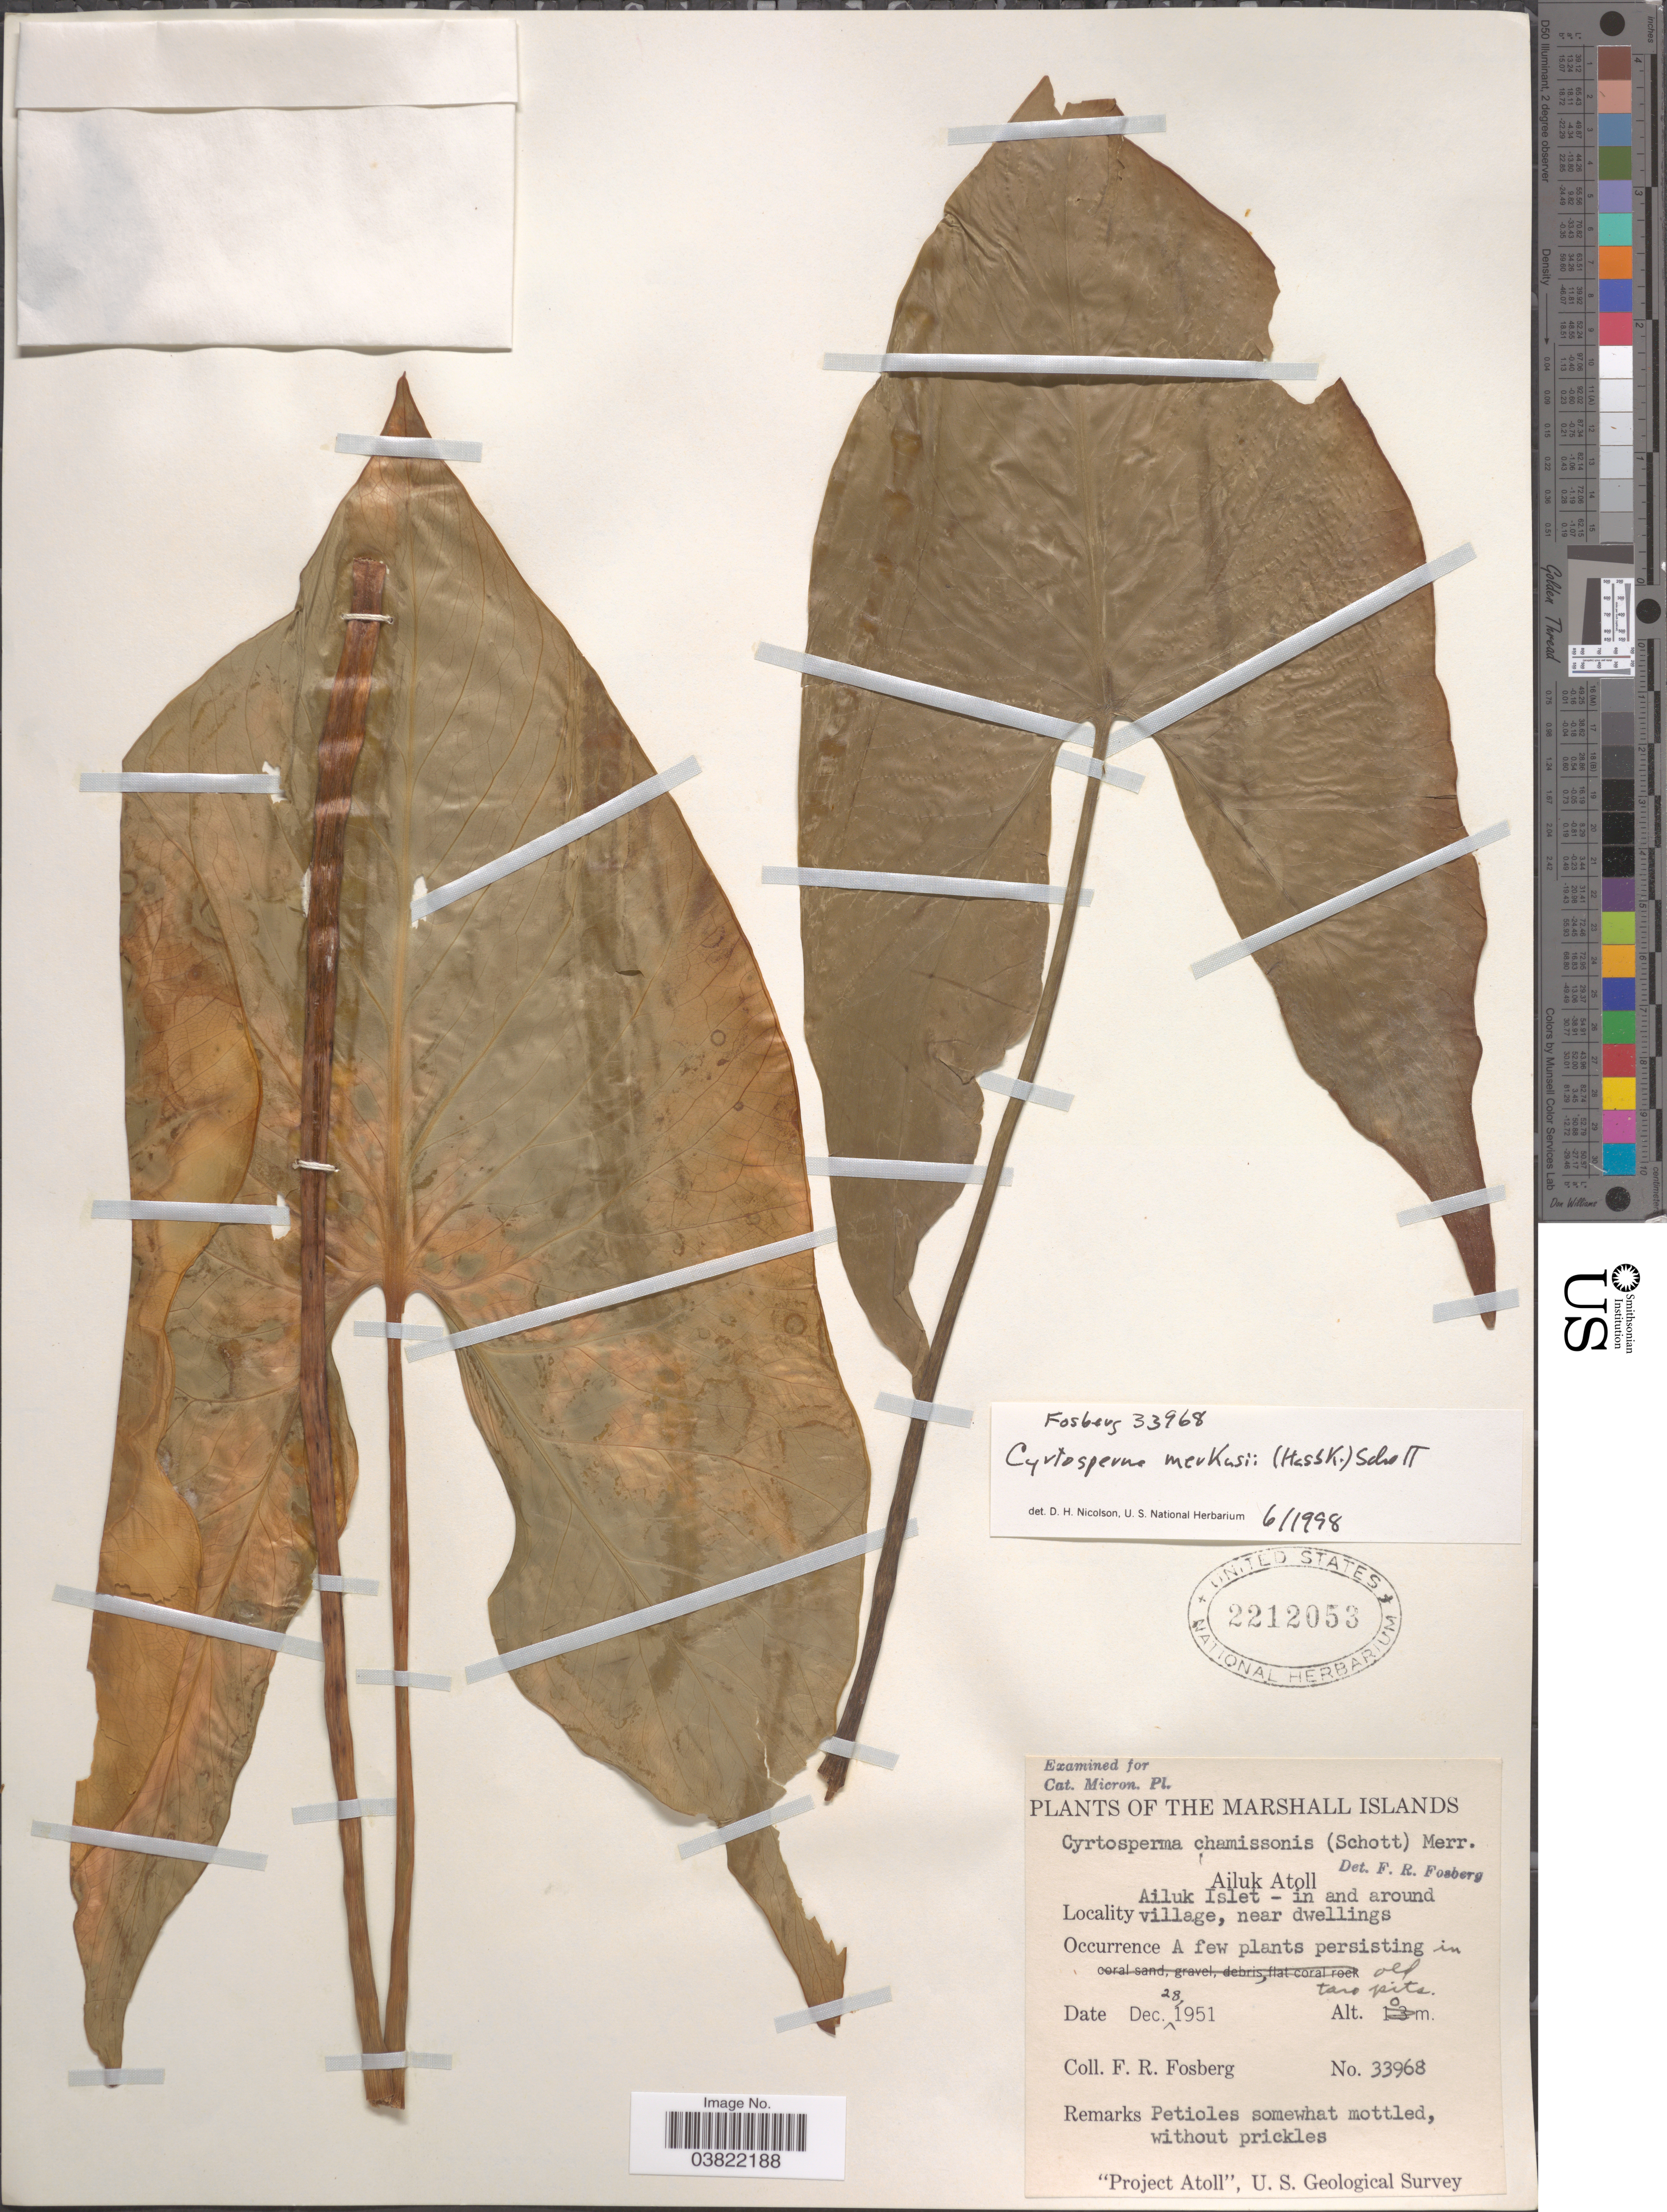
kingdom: Plantae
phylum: Tracheophyta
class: Liliopsida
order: Alismatales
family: Araceae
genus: Cyrtosperma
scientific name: Cyrtosperma merkusii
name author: (Hassk.) Schott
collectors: F. R. Fosberg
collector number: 33968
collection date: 1951-12-28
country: Marshall Islands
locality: The Marshall Islands. Ailuk Atoll. Ailuk Islet - in and around village, near dwellings.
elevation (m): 0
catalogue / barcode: US 2212053